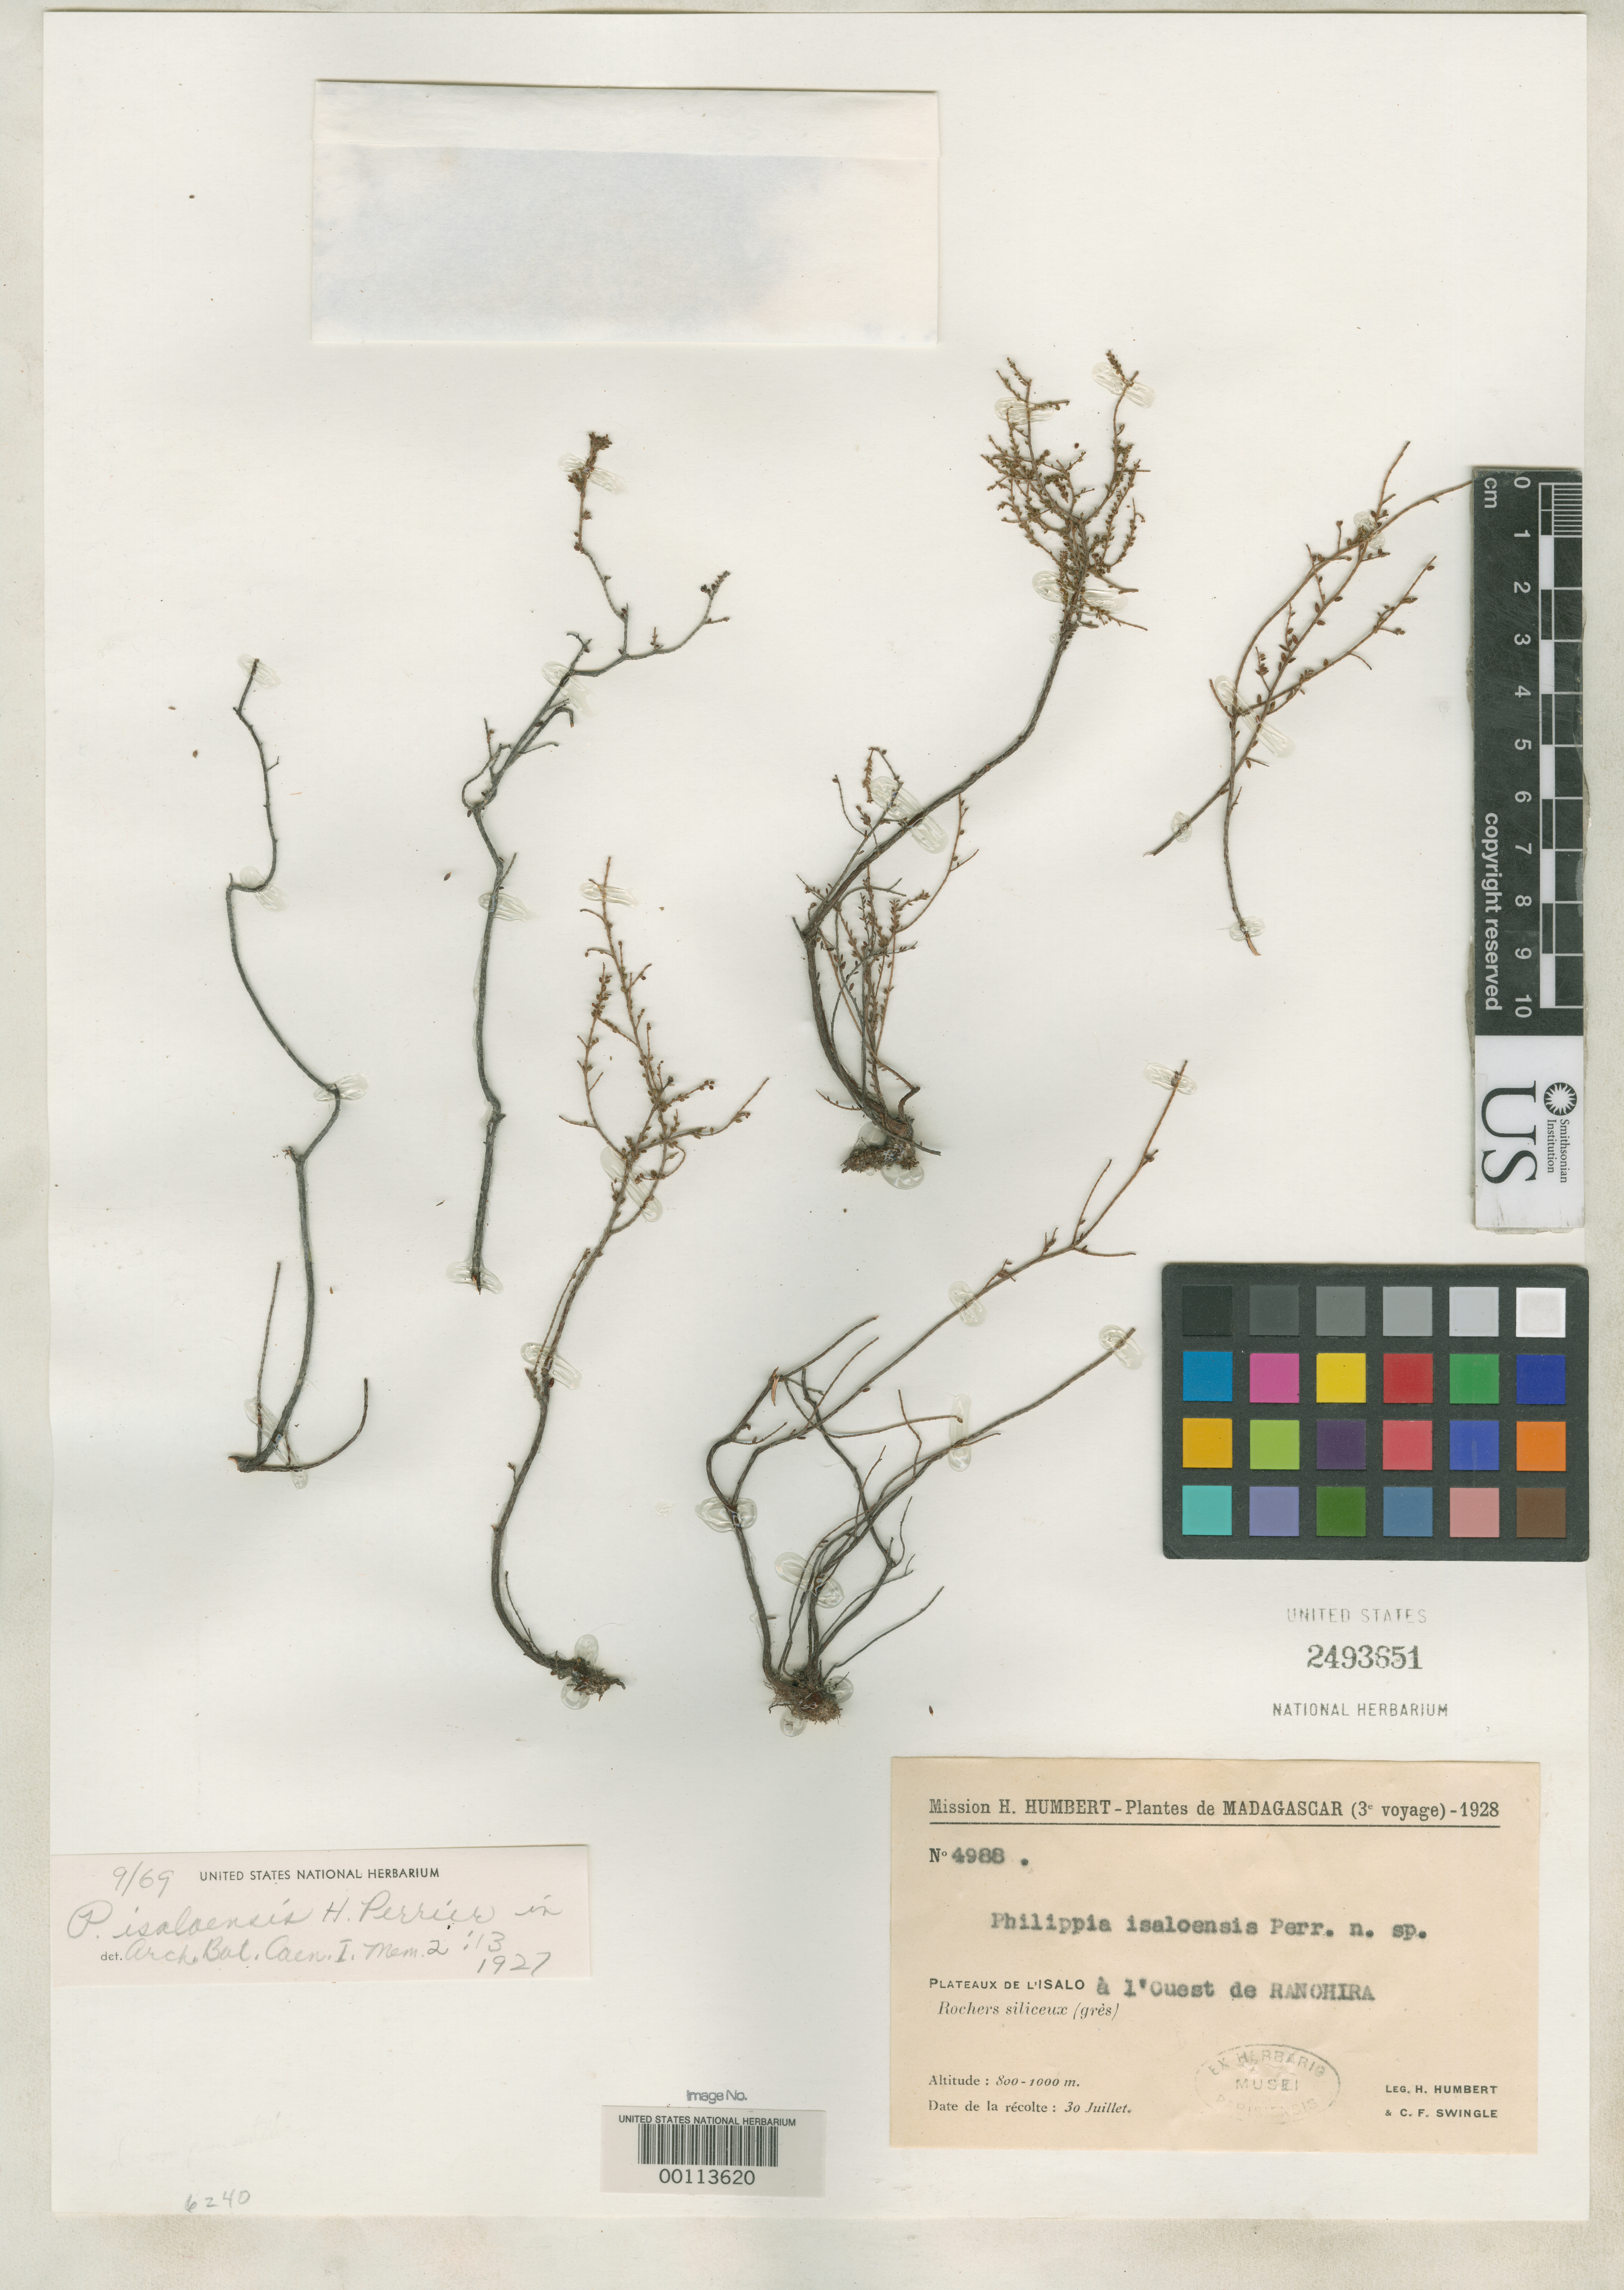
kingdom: Plantae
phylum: Tracheophyta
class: Magnoliopsida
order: Ericales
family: Ericaceae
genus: Philippia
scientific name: Philippia isaloensis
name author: H. Perrier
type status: Type Collection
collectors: H. Humbert & C. Swingle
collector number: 4988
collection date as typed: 30 Jul 1928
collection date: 1928-07-30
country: Madagascar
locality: Plateauxde l'Isalo, west of Ranohira.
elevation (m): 1000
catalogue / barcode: US 2493651